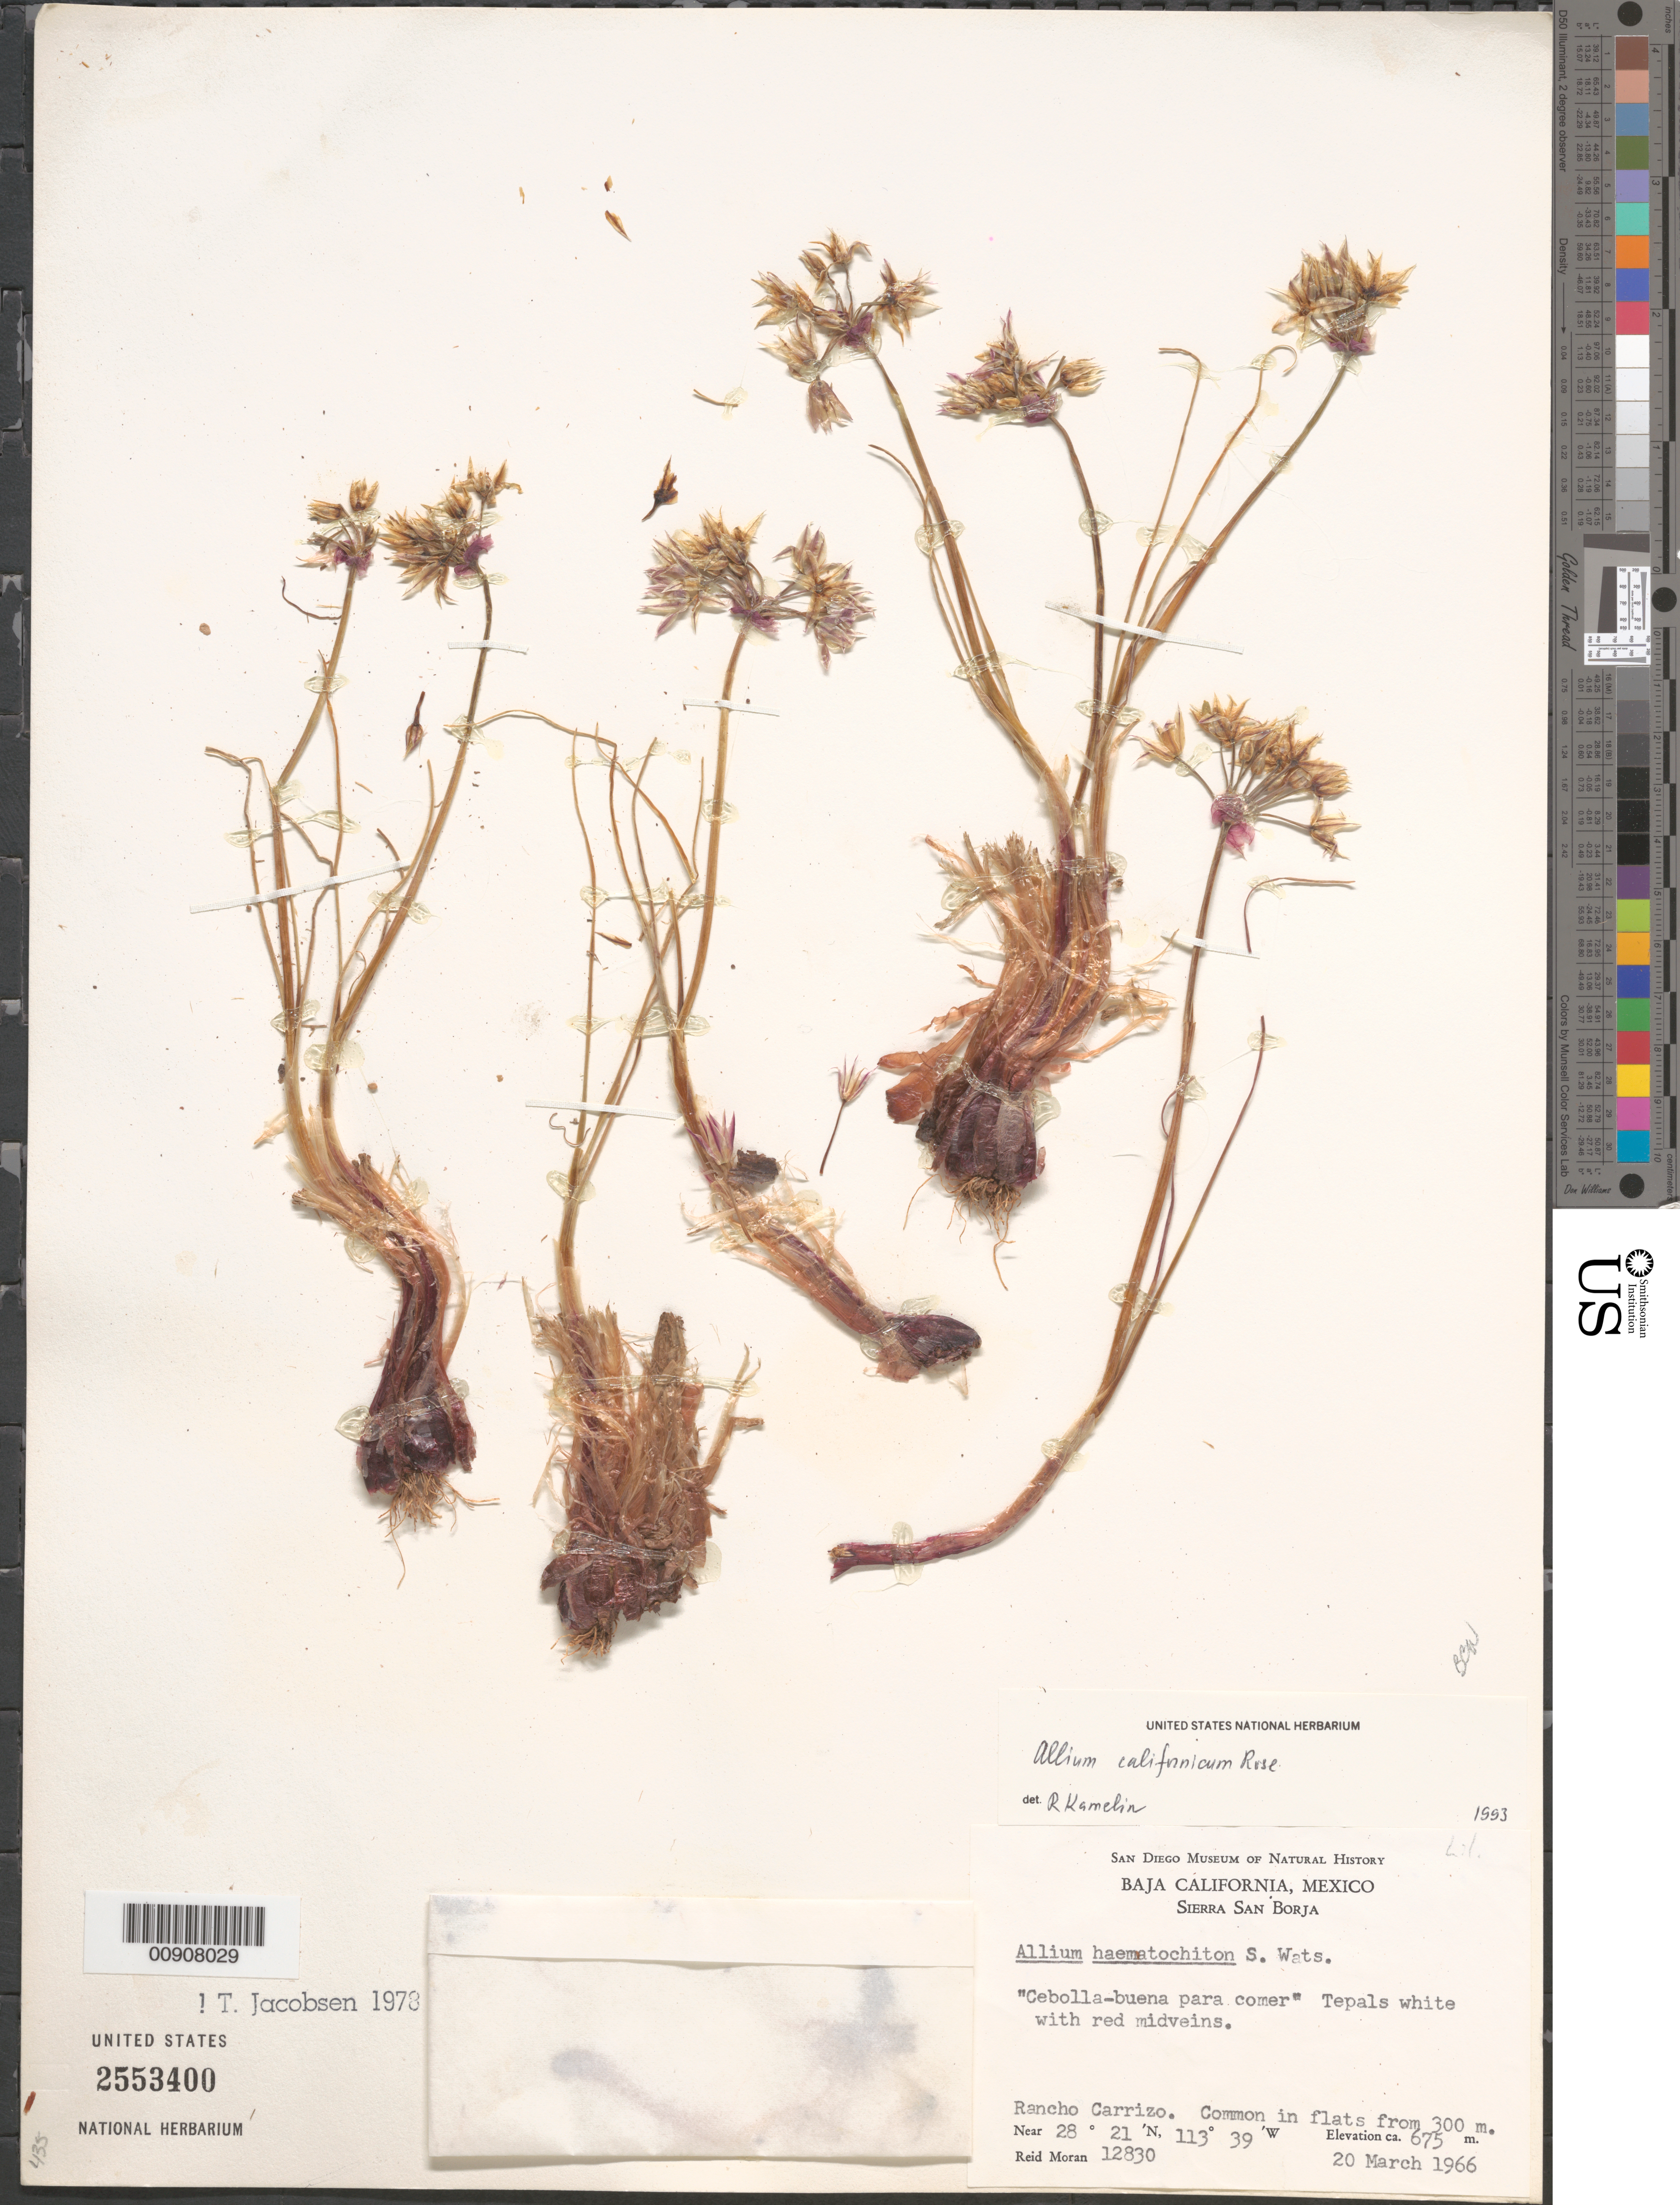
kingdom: Plantae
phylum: Tracheophyta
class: Liliopsida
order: Asparagales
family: Amaryllidaceae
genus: Allium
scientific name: Allium californicum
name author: Rose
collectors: R. V. Moran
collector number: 12830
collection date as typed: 20 Mar 1966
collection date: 1966-03-20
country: Mexico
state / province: Baja California Norte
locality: Rancho Carrizo. Sierra San Borja, Baja California.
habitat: Common in flats from 300 m.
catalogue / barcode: US 2553400